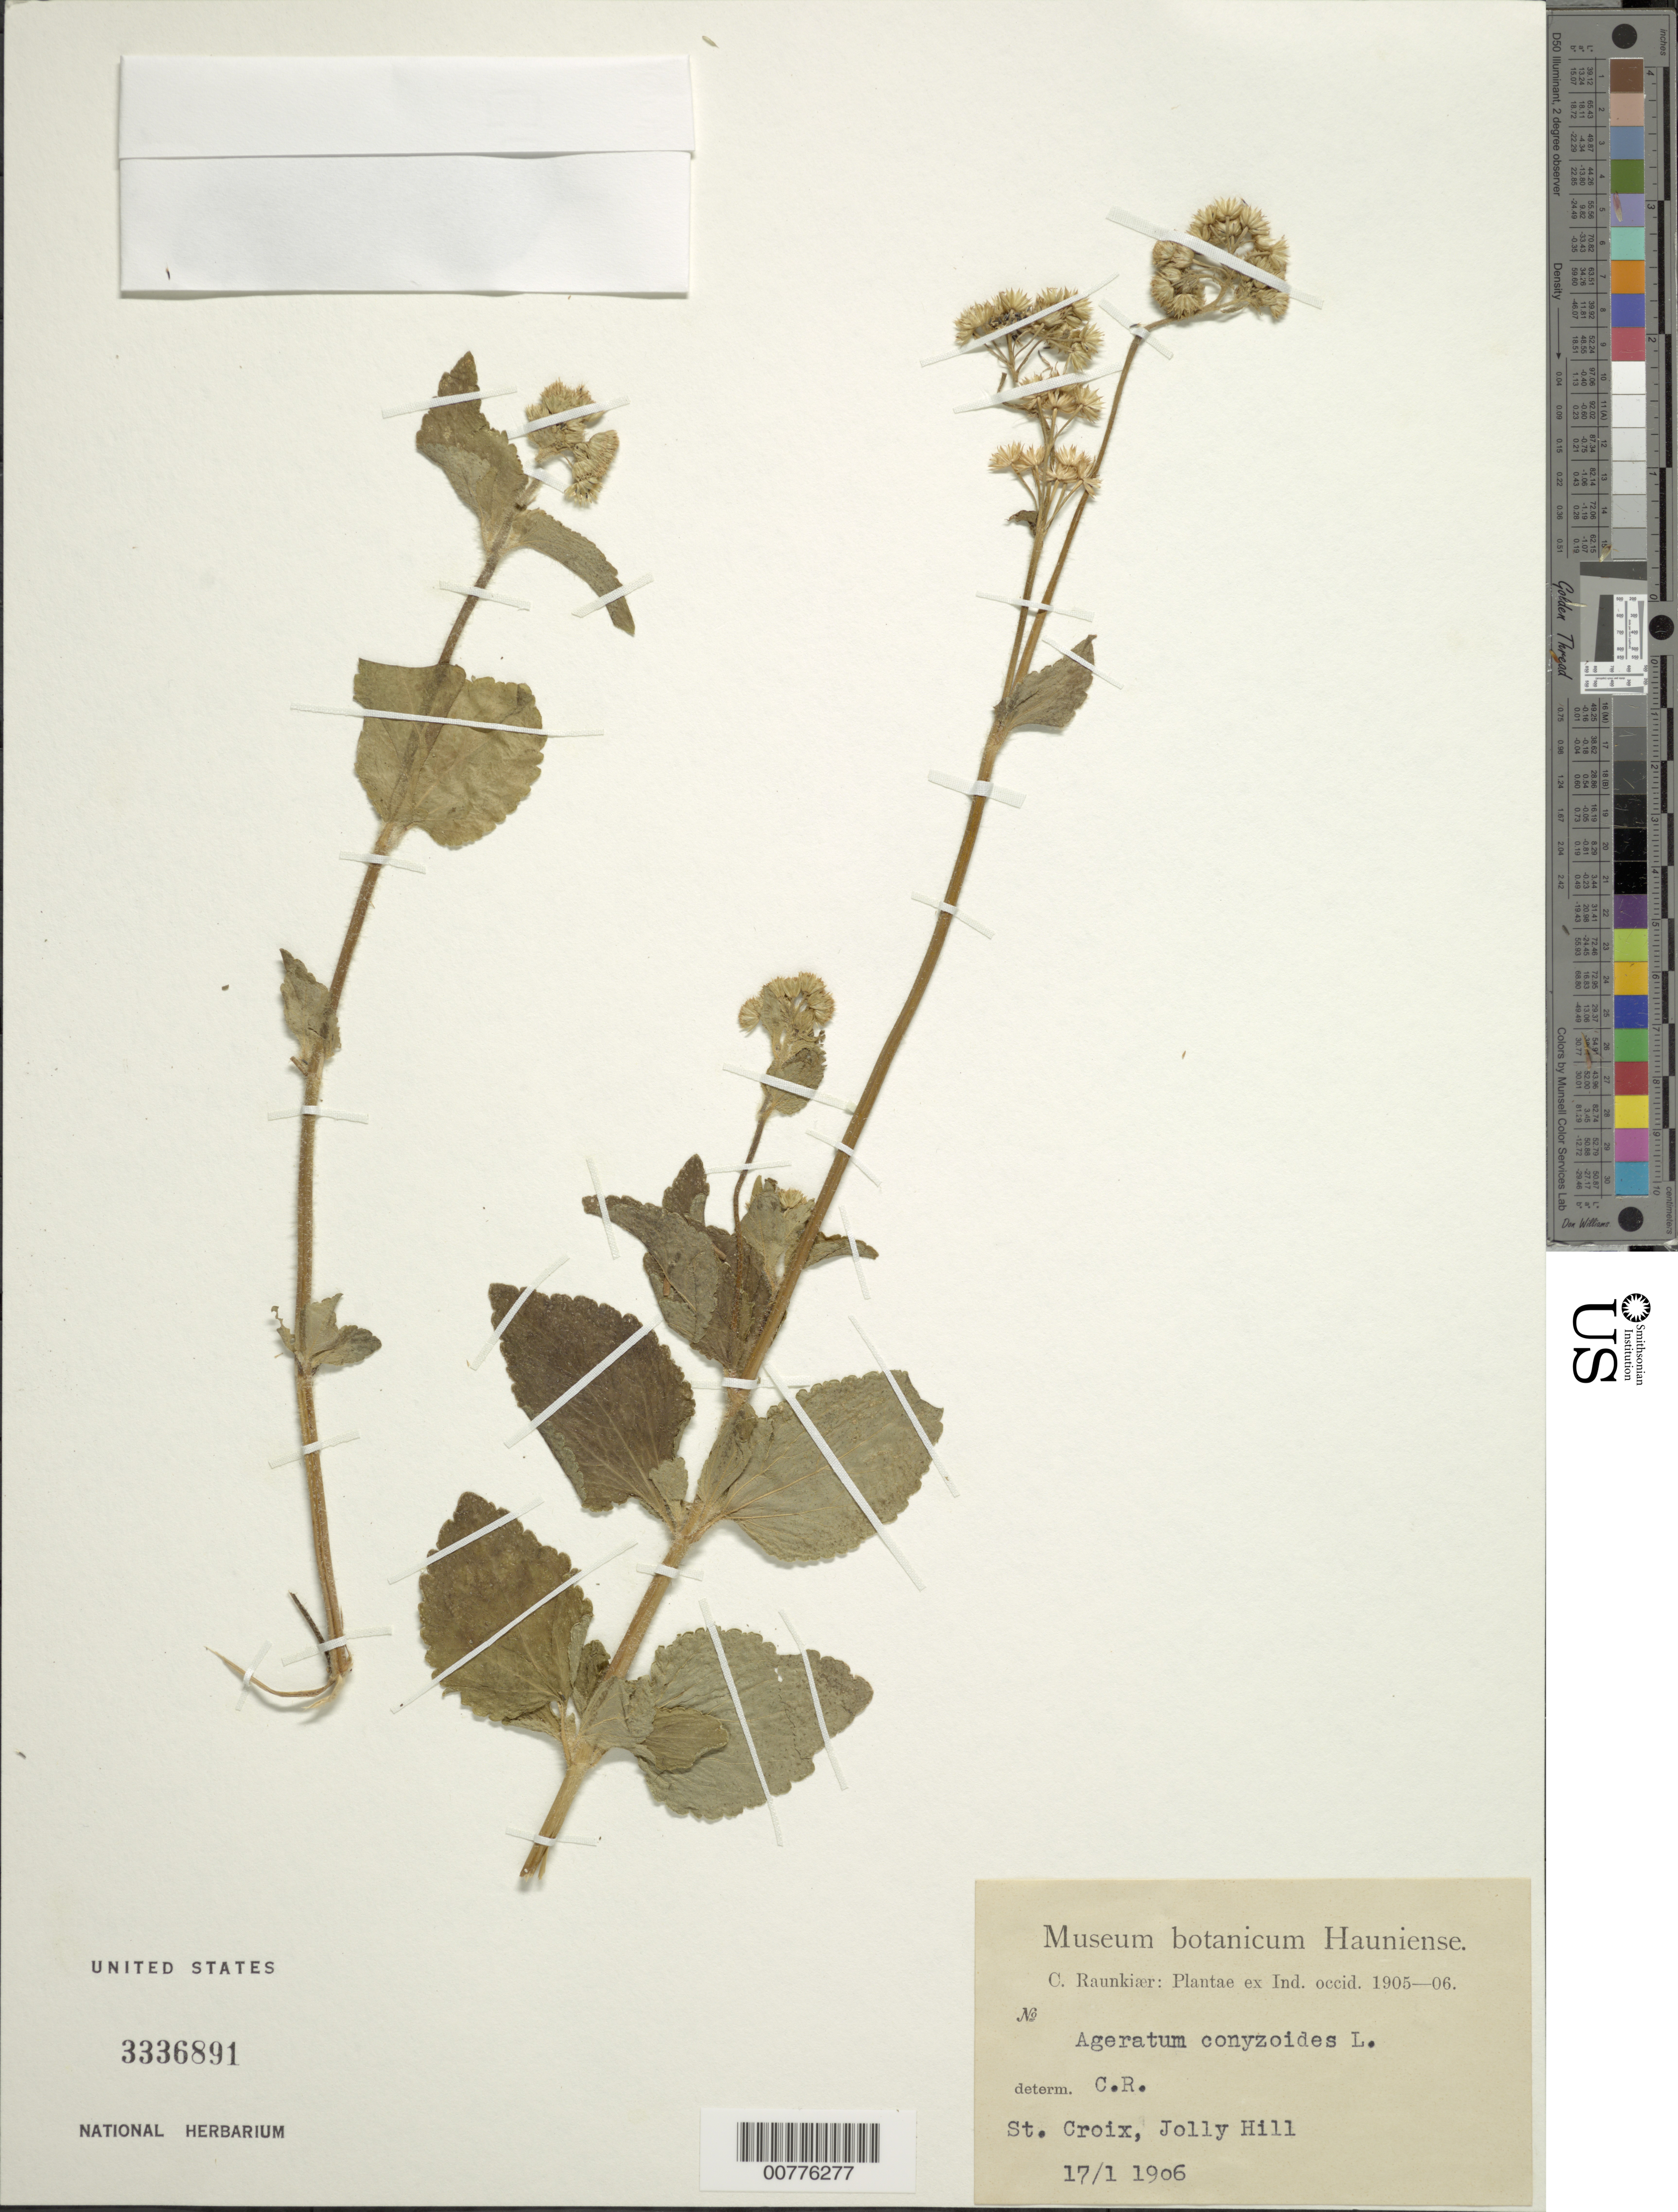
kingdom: Plantae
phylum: Tracheophyta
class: Magnoliopsida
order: Asterales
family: Asteraceae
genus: Ageratum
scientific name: Ageratum conyzoides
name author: L.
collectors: C. Raunkiær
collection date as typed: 17 Jan 1906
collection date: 1906-01-17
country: U.S. Virgin Islands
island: St. Croix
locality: Jolly Hill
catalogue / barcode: US 3336891